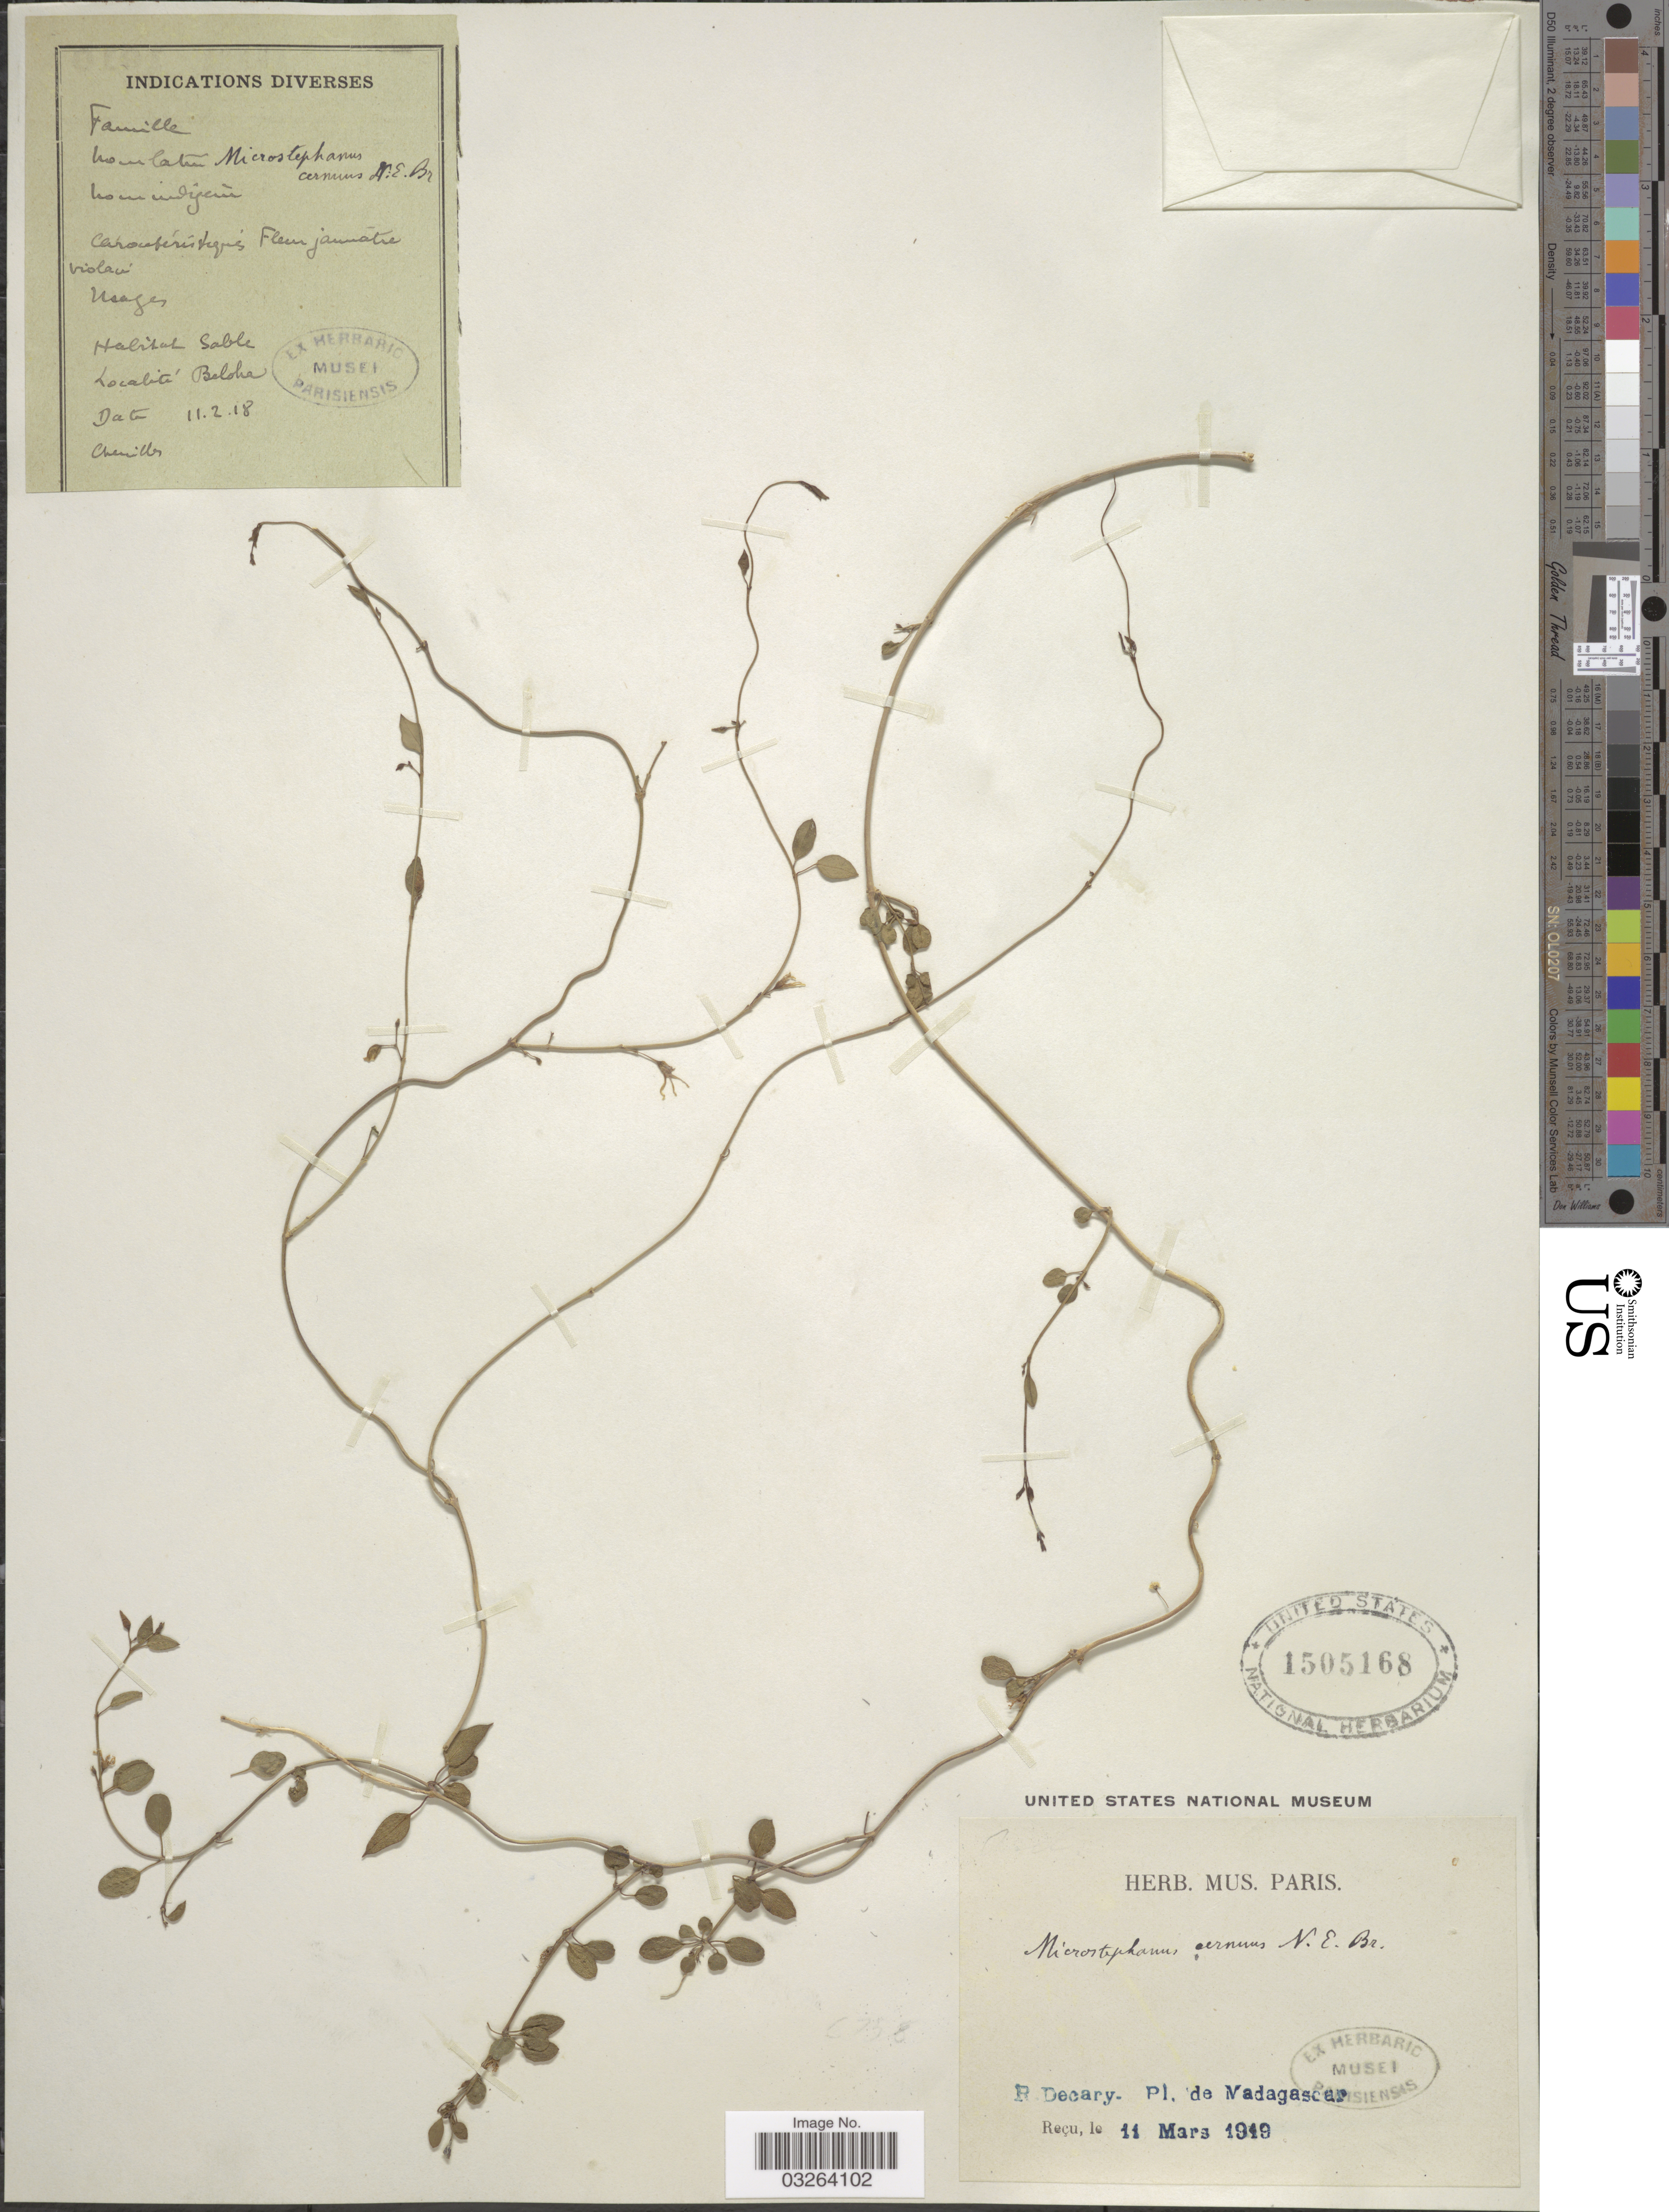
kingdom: Plantae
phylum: Tracheophyta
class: Magnoliopsida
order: Gentianales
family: Apocynaceae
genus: Pleurostelma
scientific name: Pleurostelma cernuum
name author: (Decne.) Bullock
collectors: R. Decary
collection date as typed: Transcribed d/m/y: 11/2/18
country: Madagascar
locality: Beloha.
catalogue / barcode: US 1505168